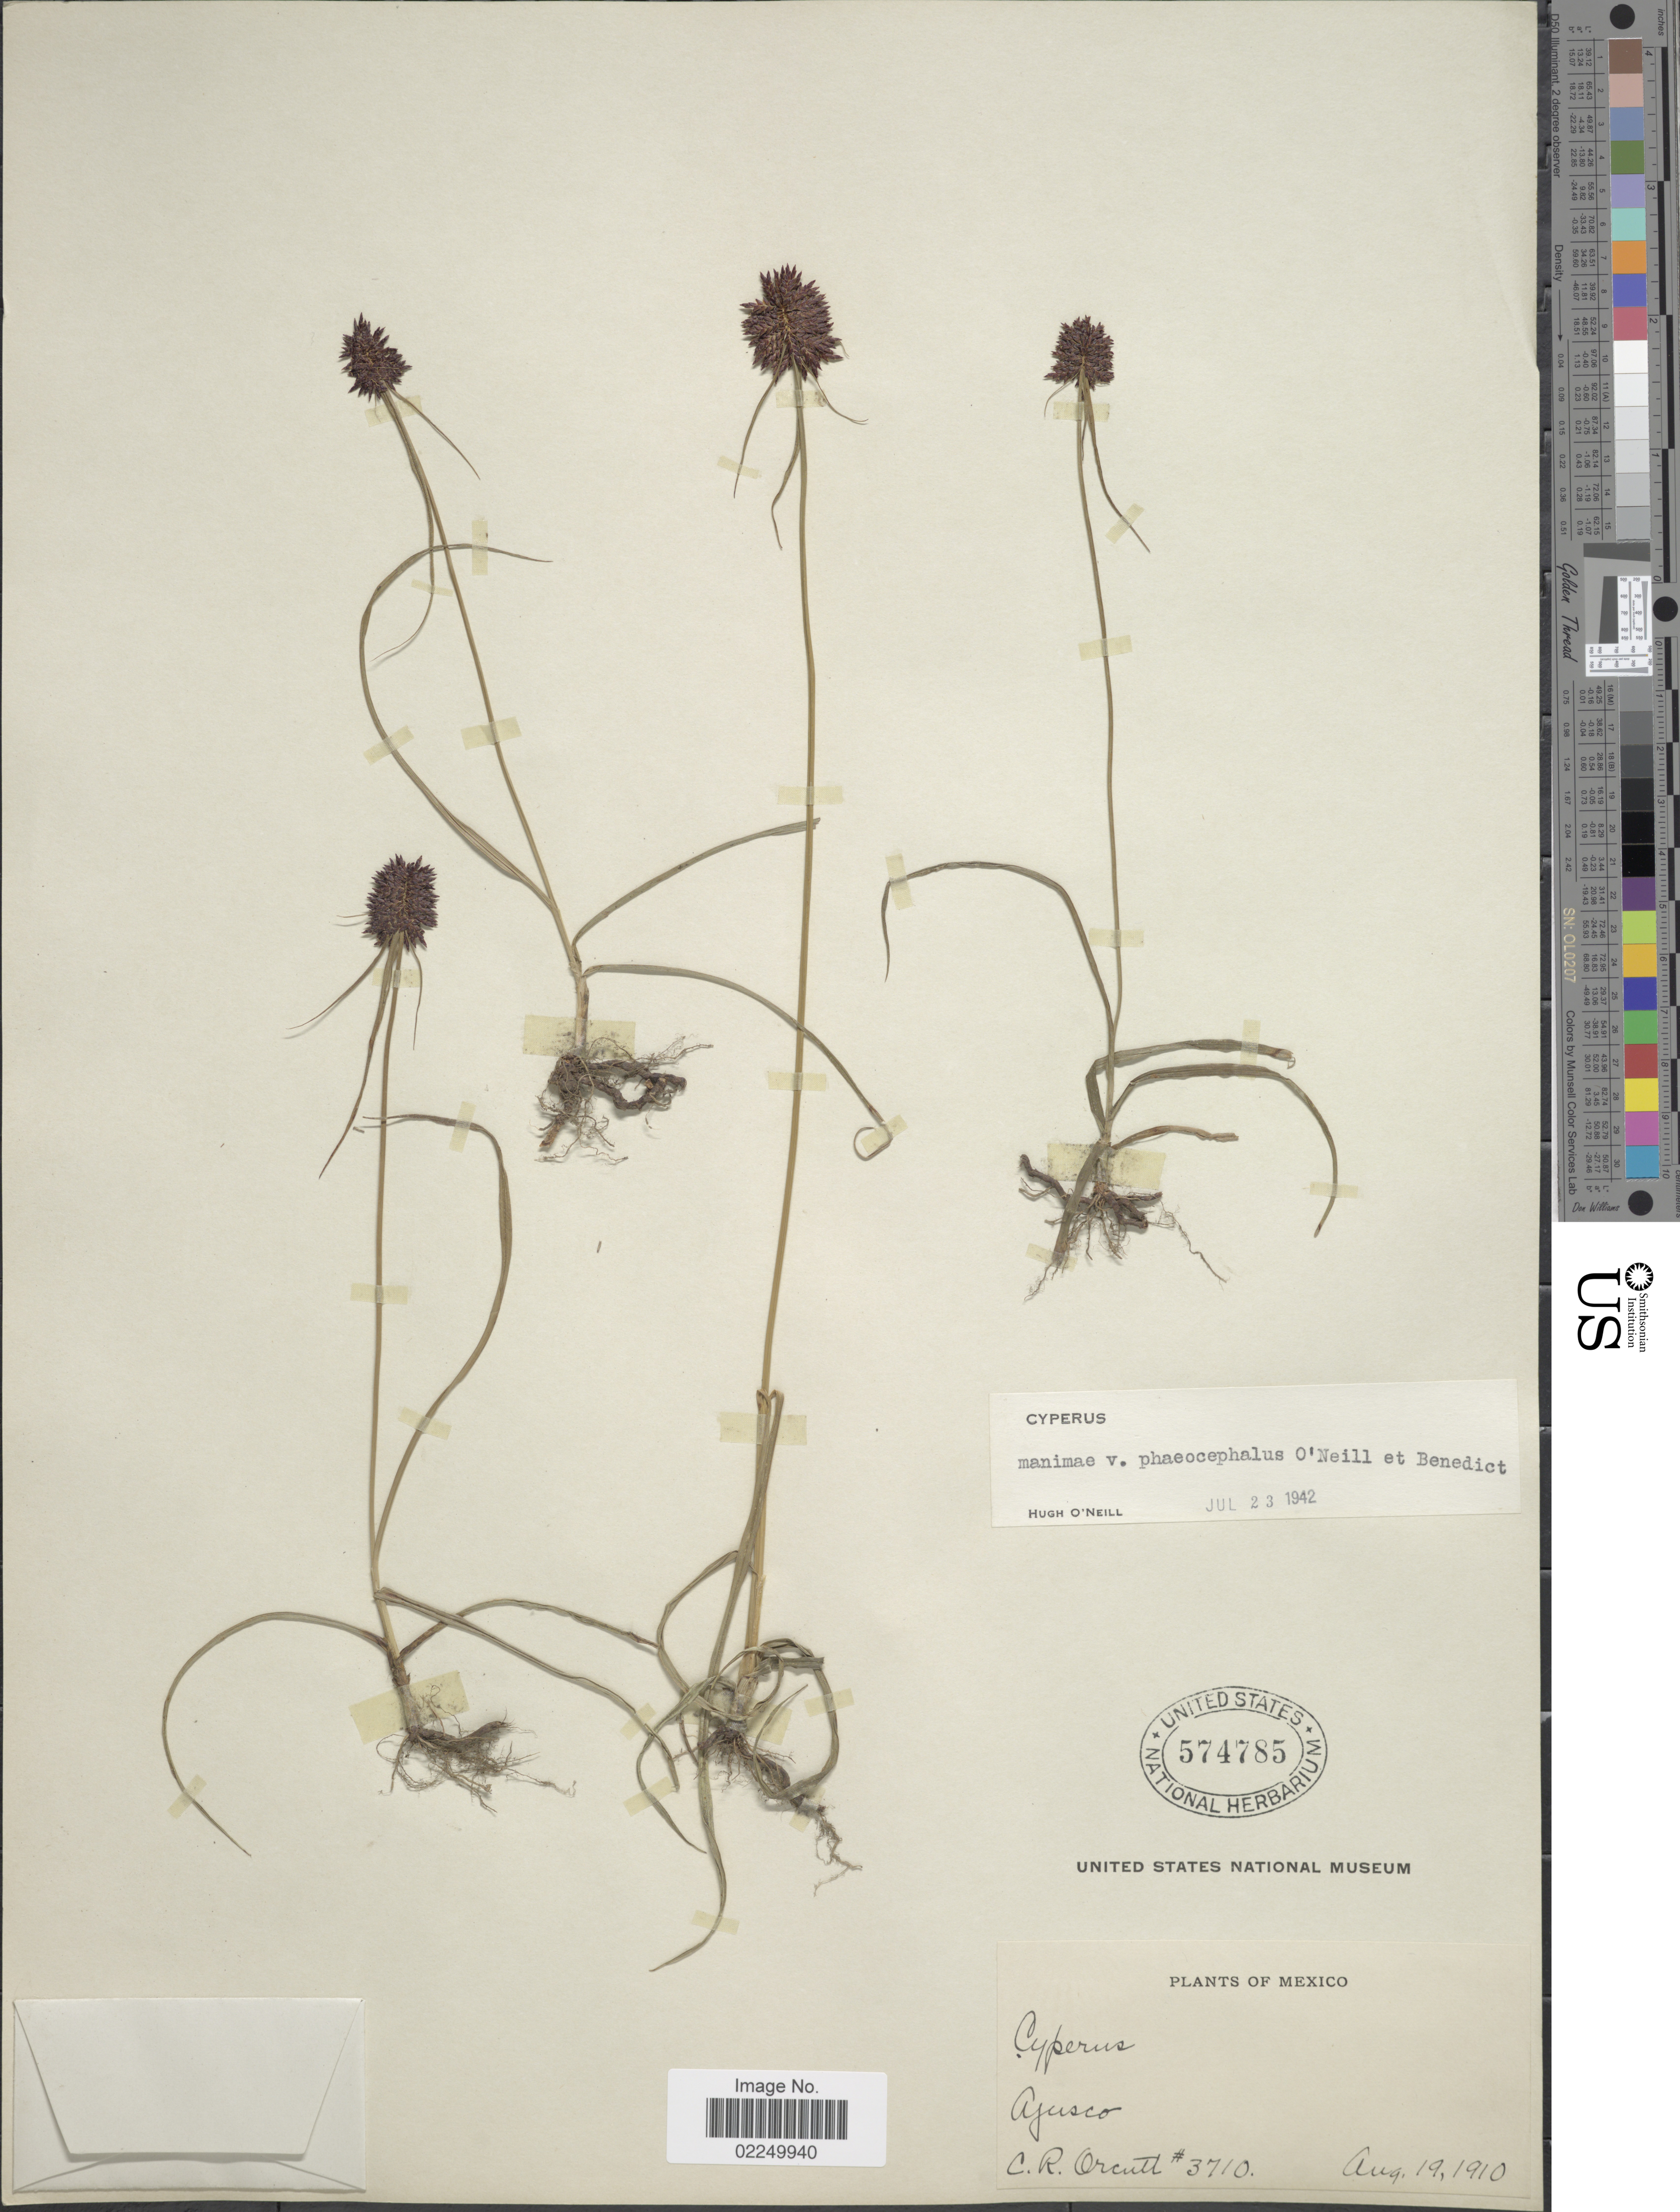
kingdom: Plantae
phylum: Tracheophyta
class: Liliopsida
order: Poales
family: Cyperaceae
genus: Cyperus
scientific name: Cyperus manimae var. asperrimus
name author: (Liebm.) Kük.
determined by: Tucker, G. C.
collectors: C. R. Orcutt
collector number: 3710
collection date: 1910-08-19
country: Mexico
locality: Ajusco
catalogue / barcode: US 574785